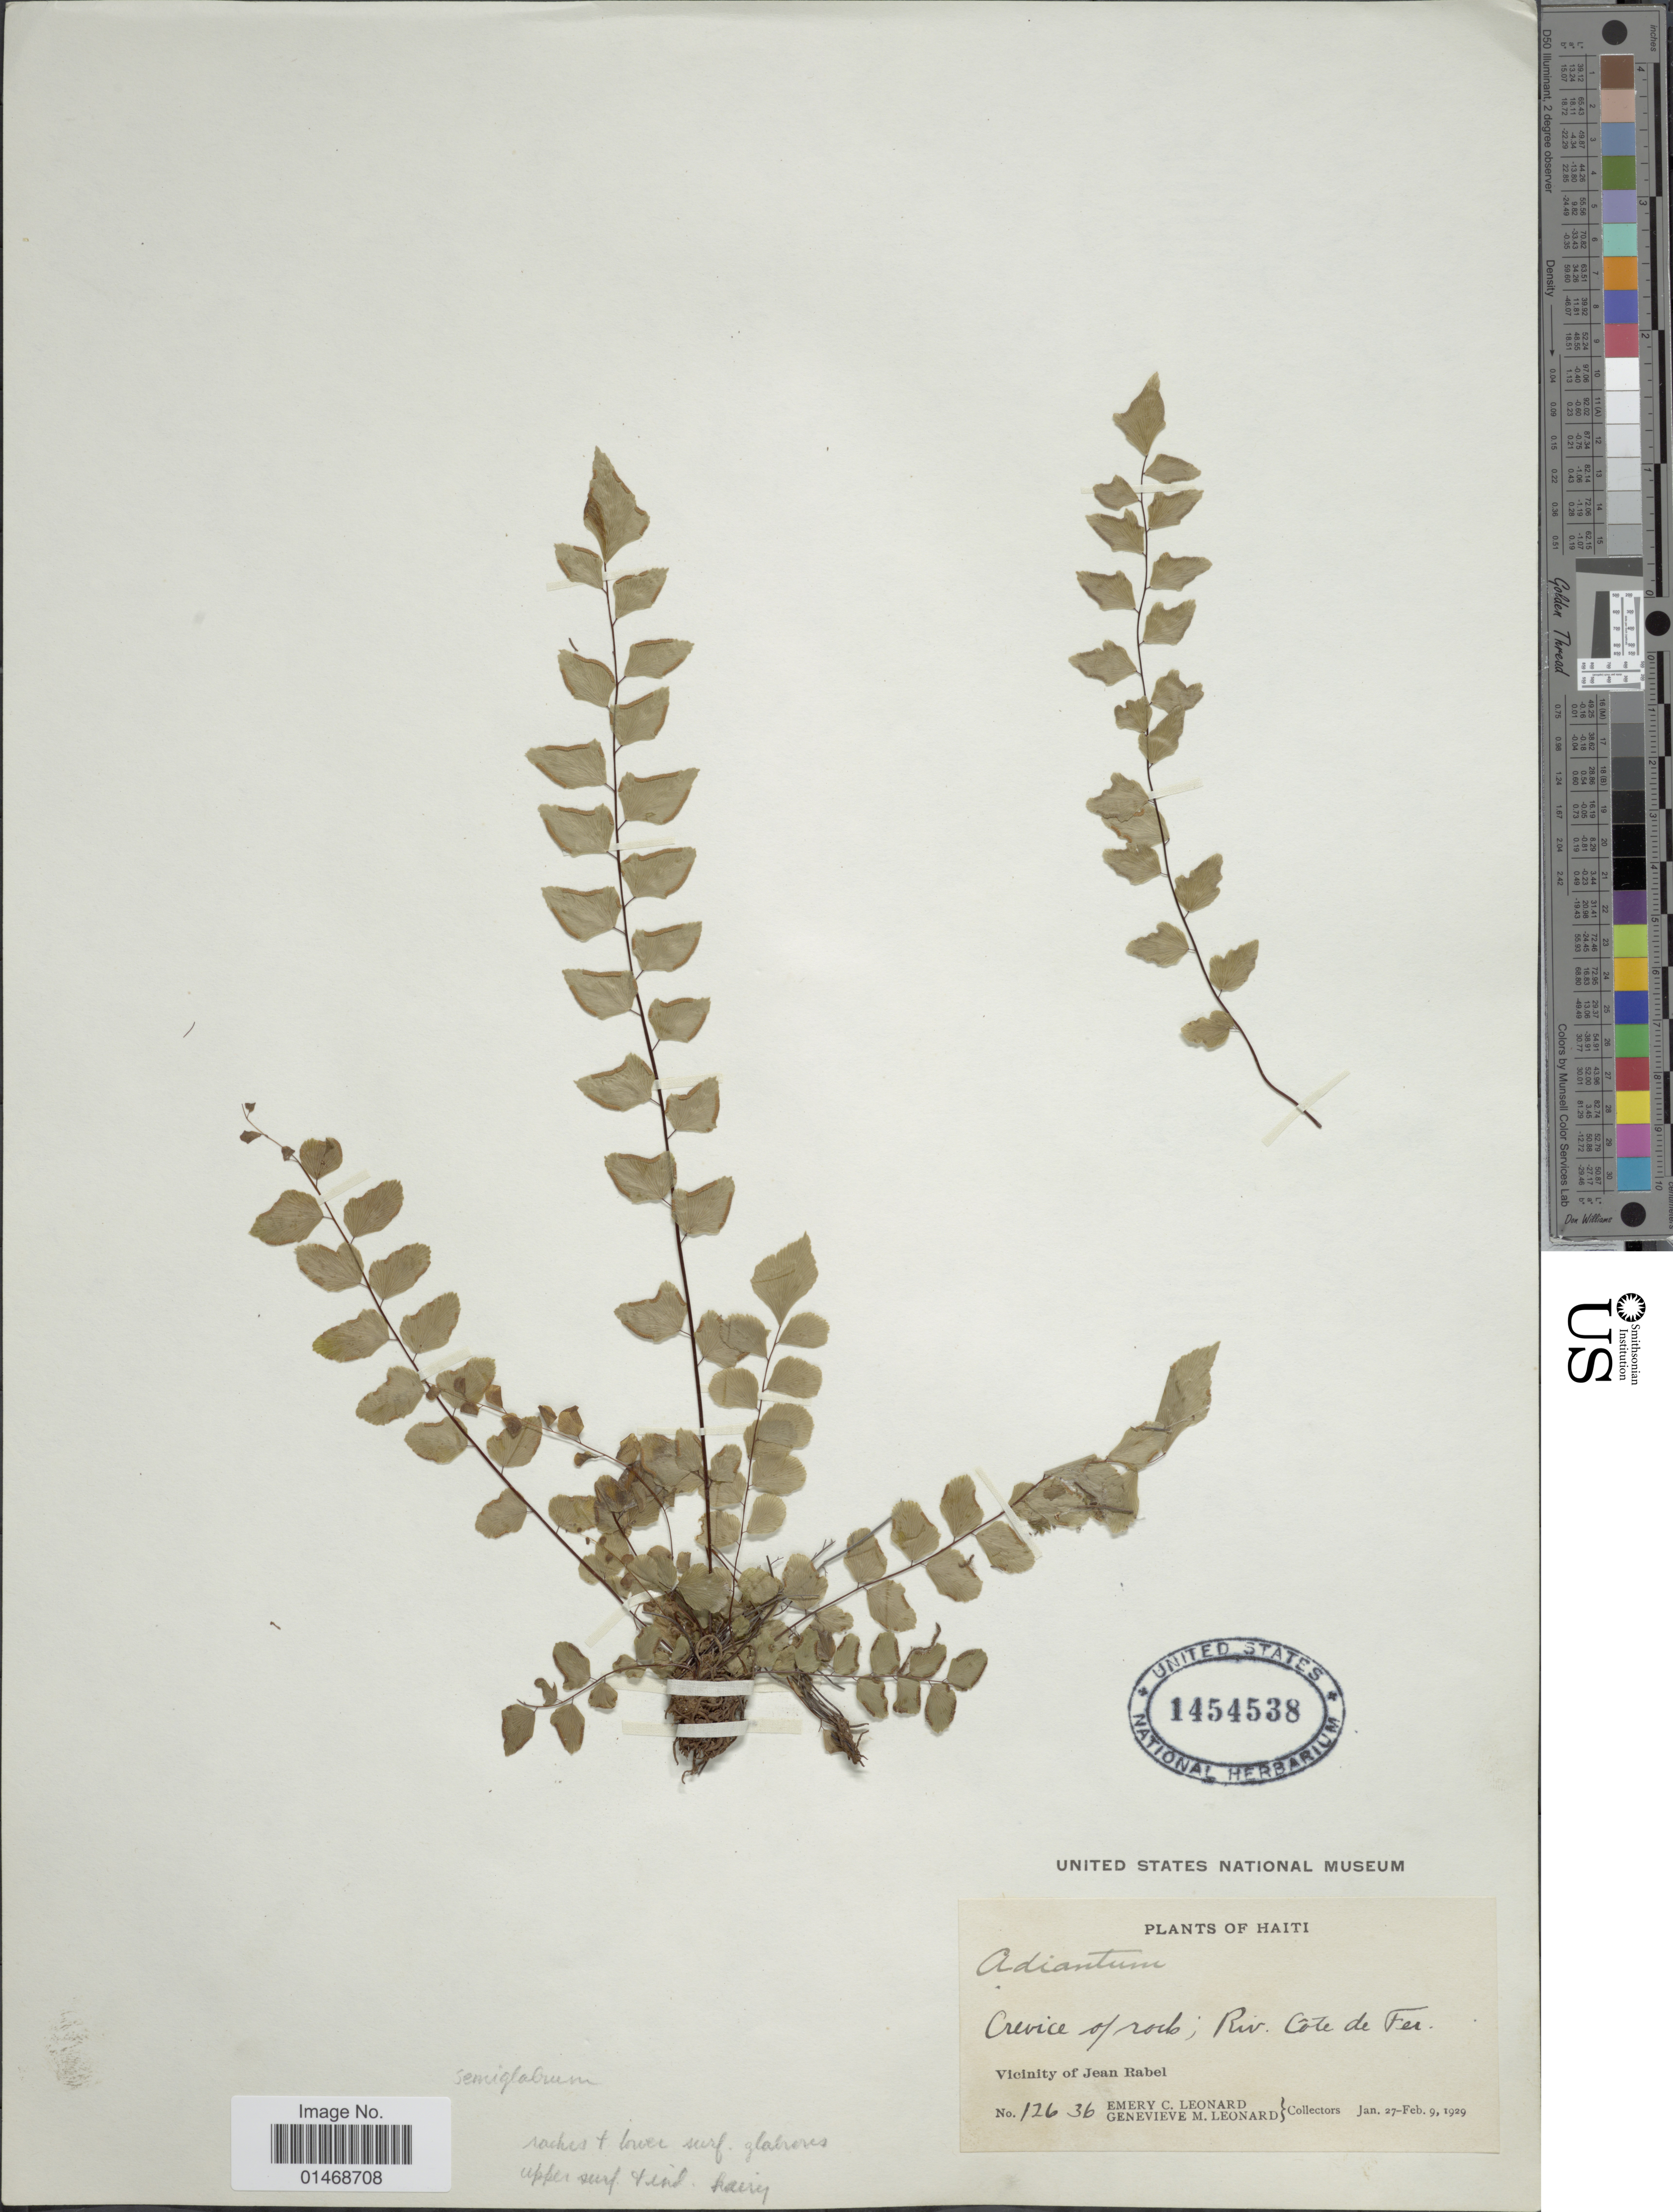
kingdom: Plantae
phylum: Tracheophyta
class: Polypodiopsida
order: Polypodiales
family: Pteridaceae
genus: Adiantum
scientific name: Adiantum deltoideum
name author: Sw.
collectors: E. C. Leonard & G. M. Leonard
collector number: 12636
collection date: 1929-01-27/1929-02-09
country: Haiti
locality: Crevices of rocks; Riv Côte de Fer, Vicinity of Jean Rabel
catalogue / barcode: US 1454538